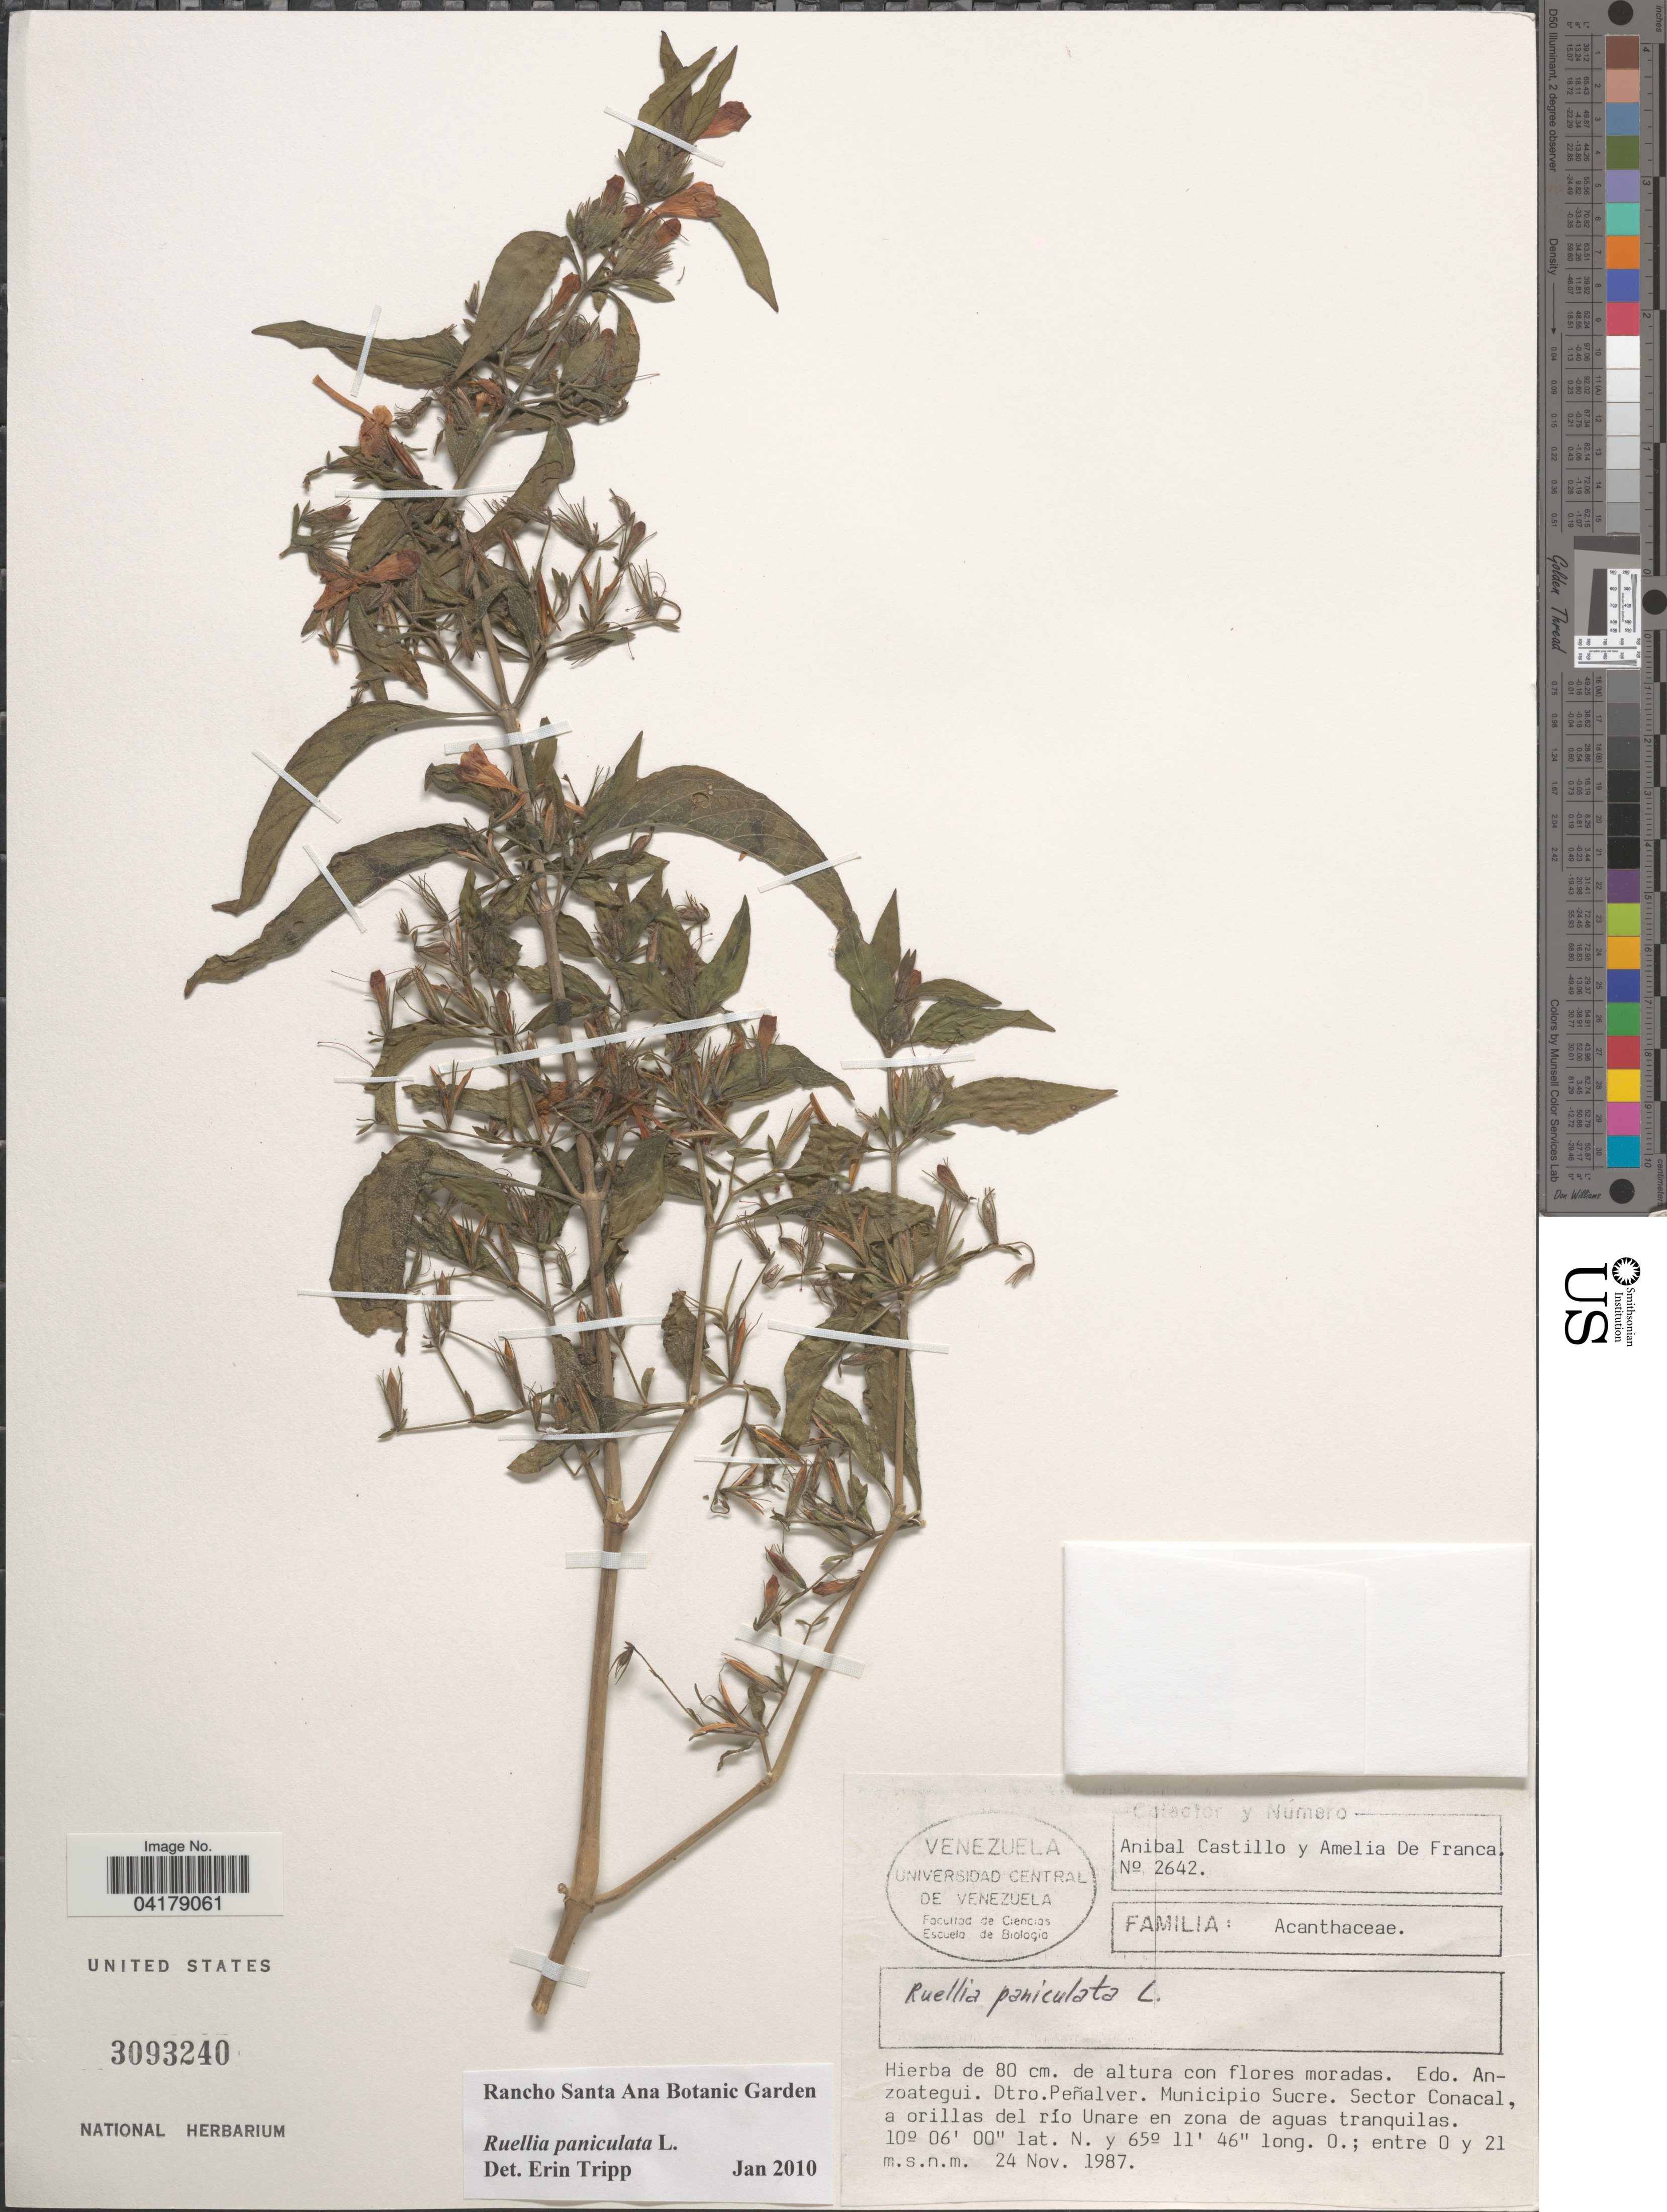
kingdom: Plantae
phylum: Tracheophyta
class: Magnoliopsida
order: Lamiales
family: Acanthaceae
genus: Ruellia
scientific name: Ruellia paniculata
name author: L.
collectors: A. Castillo & A. France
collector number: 2642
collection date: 1987-11-24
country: Venezuela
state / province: Anzoategui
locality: Dtro. Peñalver. Municipio Sucre. Sector Conacal, a orillas del río Unare en zona de aguas tranquilas.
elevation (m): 0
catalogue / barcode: US 3093240